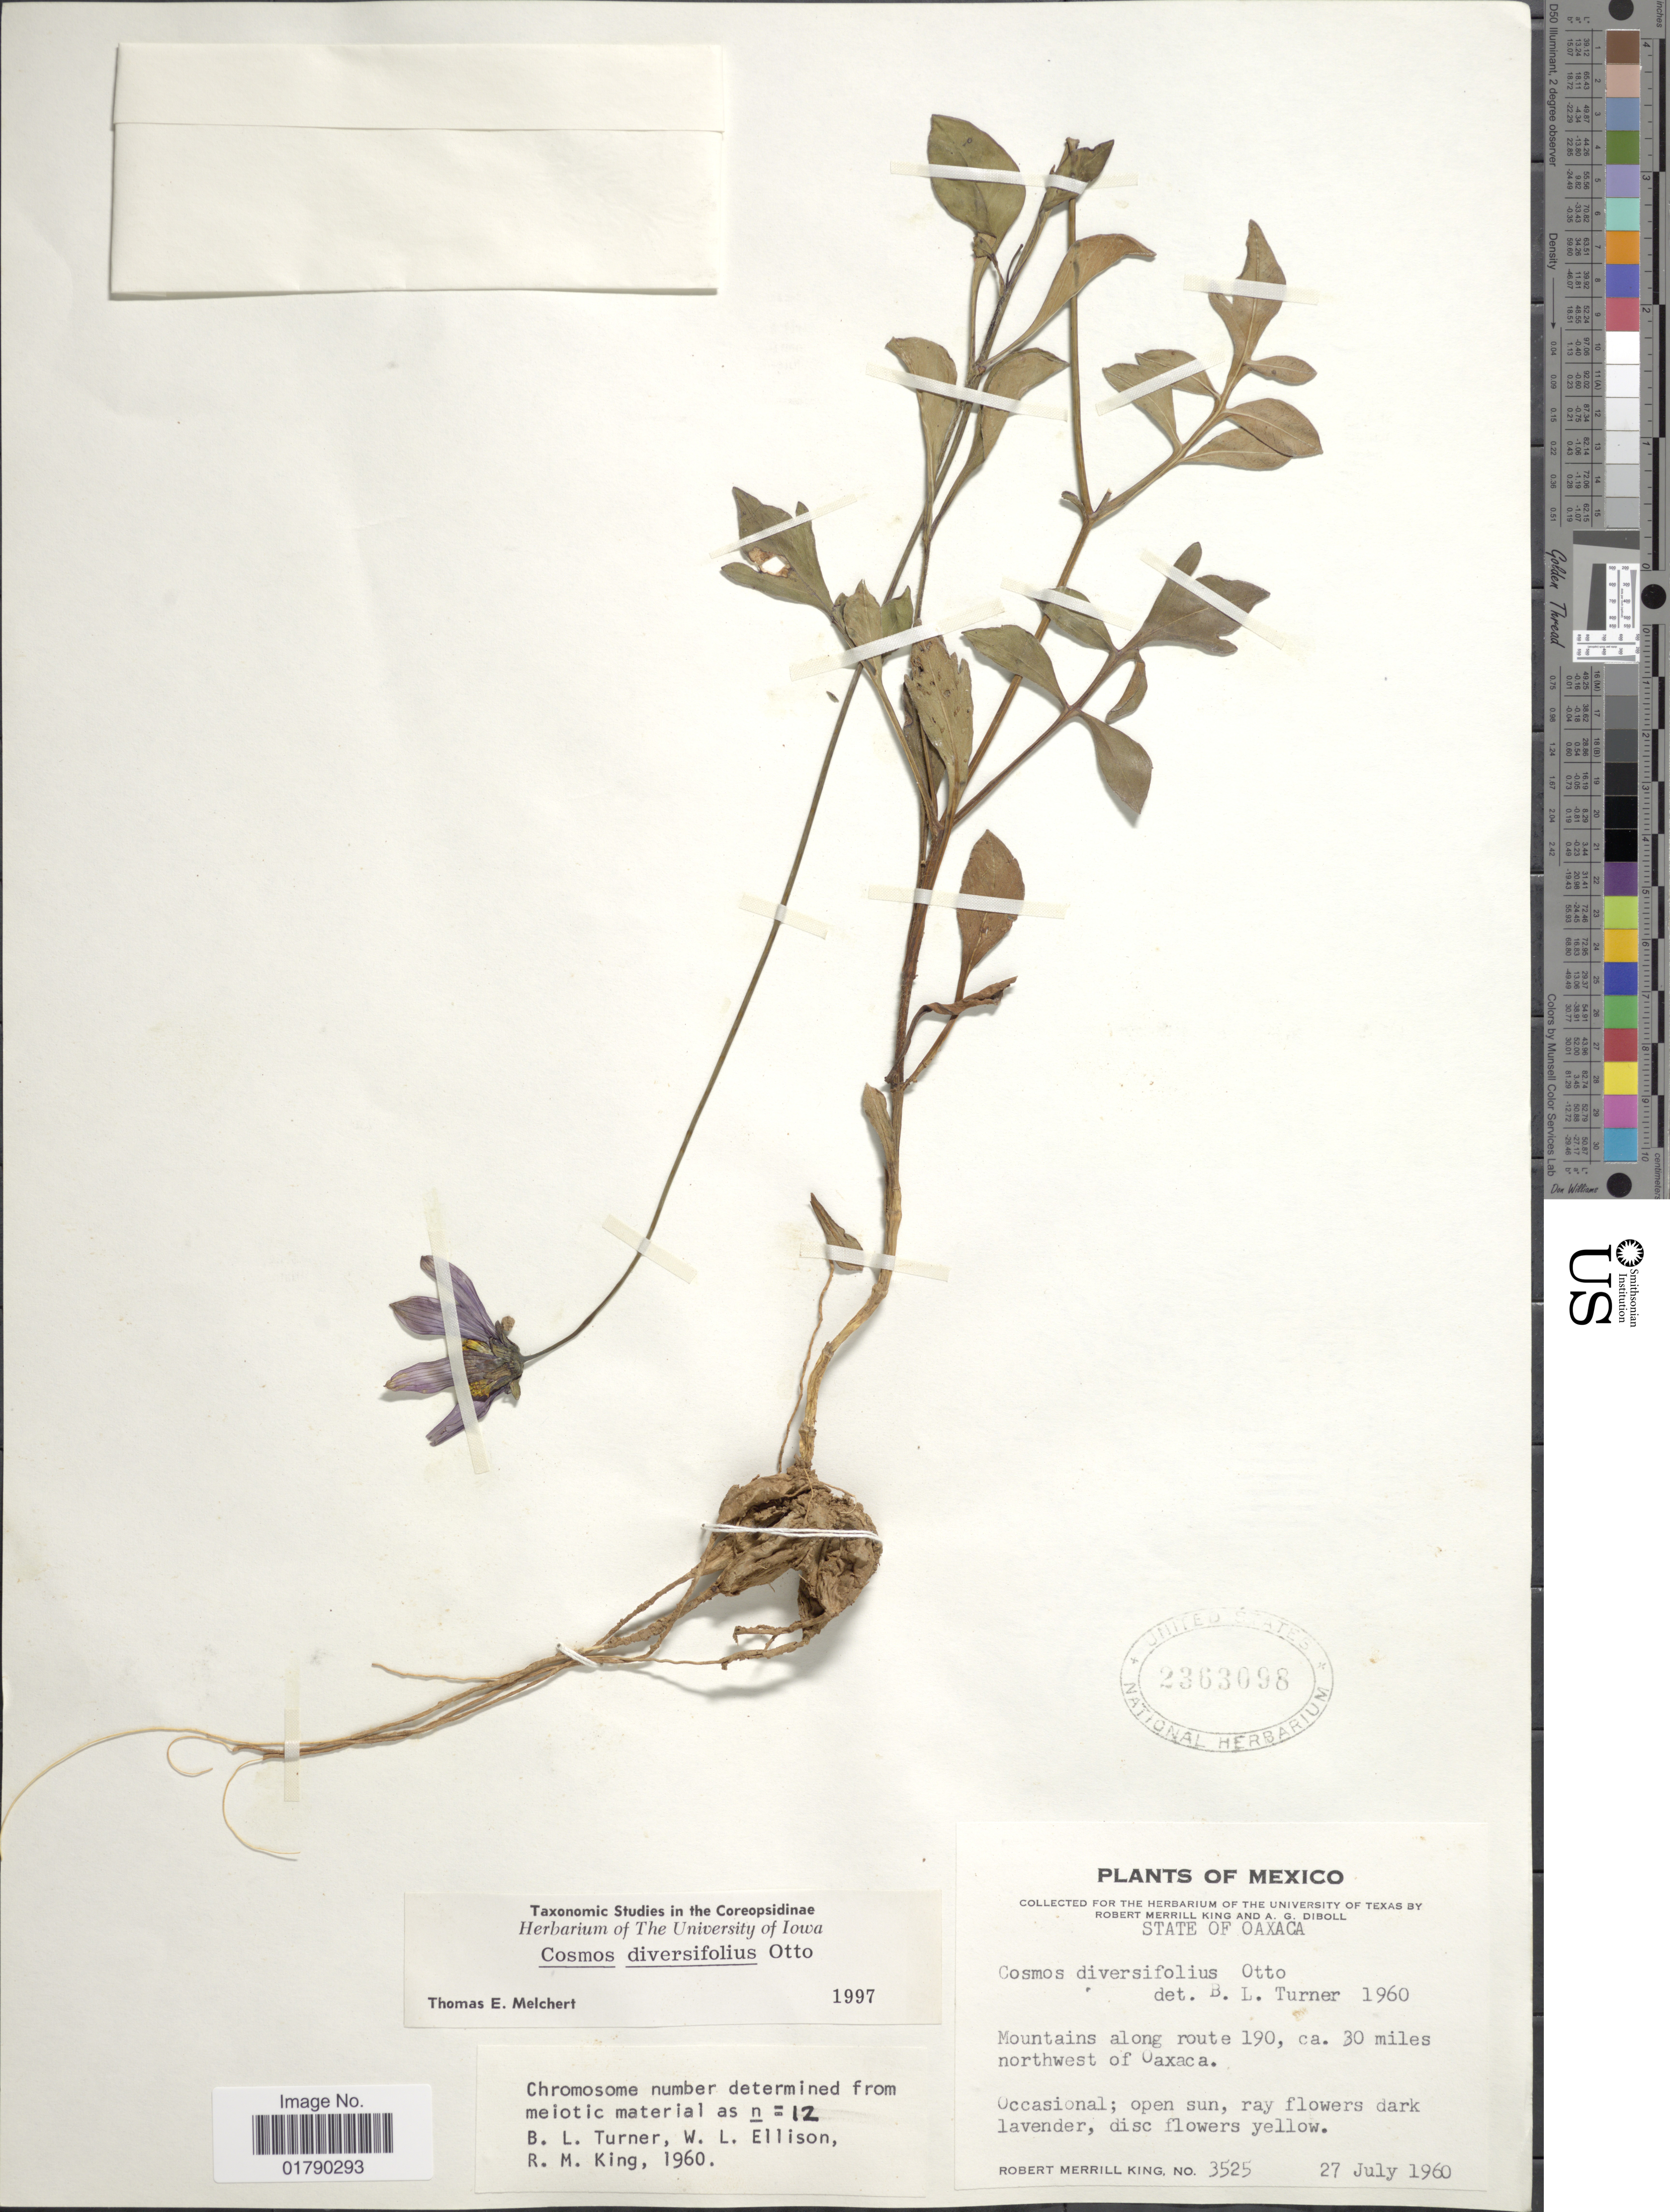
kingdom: Plantae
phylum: Tracheophyta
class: Magnoliopsida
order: Asterales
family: Asteraceae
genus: Cosmos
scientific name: Cosmos crithmifolius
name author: Kunth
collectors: R. M. King & A. Diboll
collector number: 3525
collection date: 1960-07-27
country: Mexico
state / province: Oaxaca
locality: Mountains along route 190, ca 30 miles northwest of Oaxaca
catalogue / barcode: US 2363098